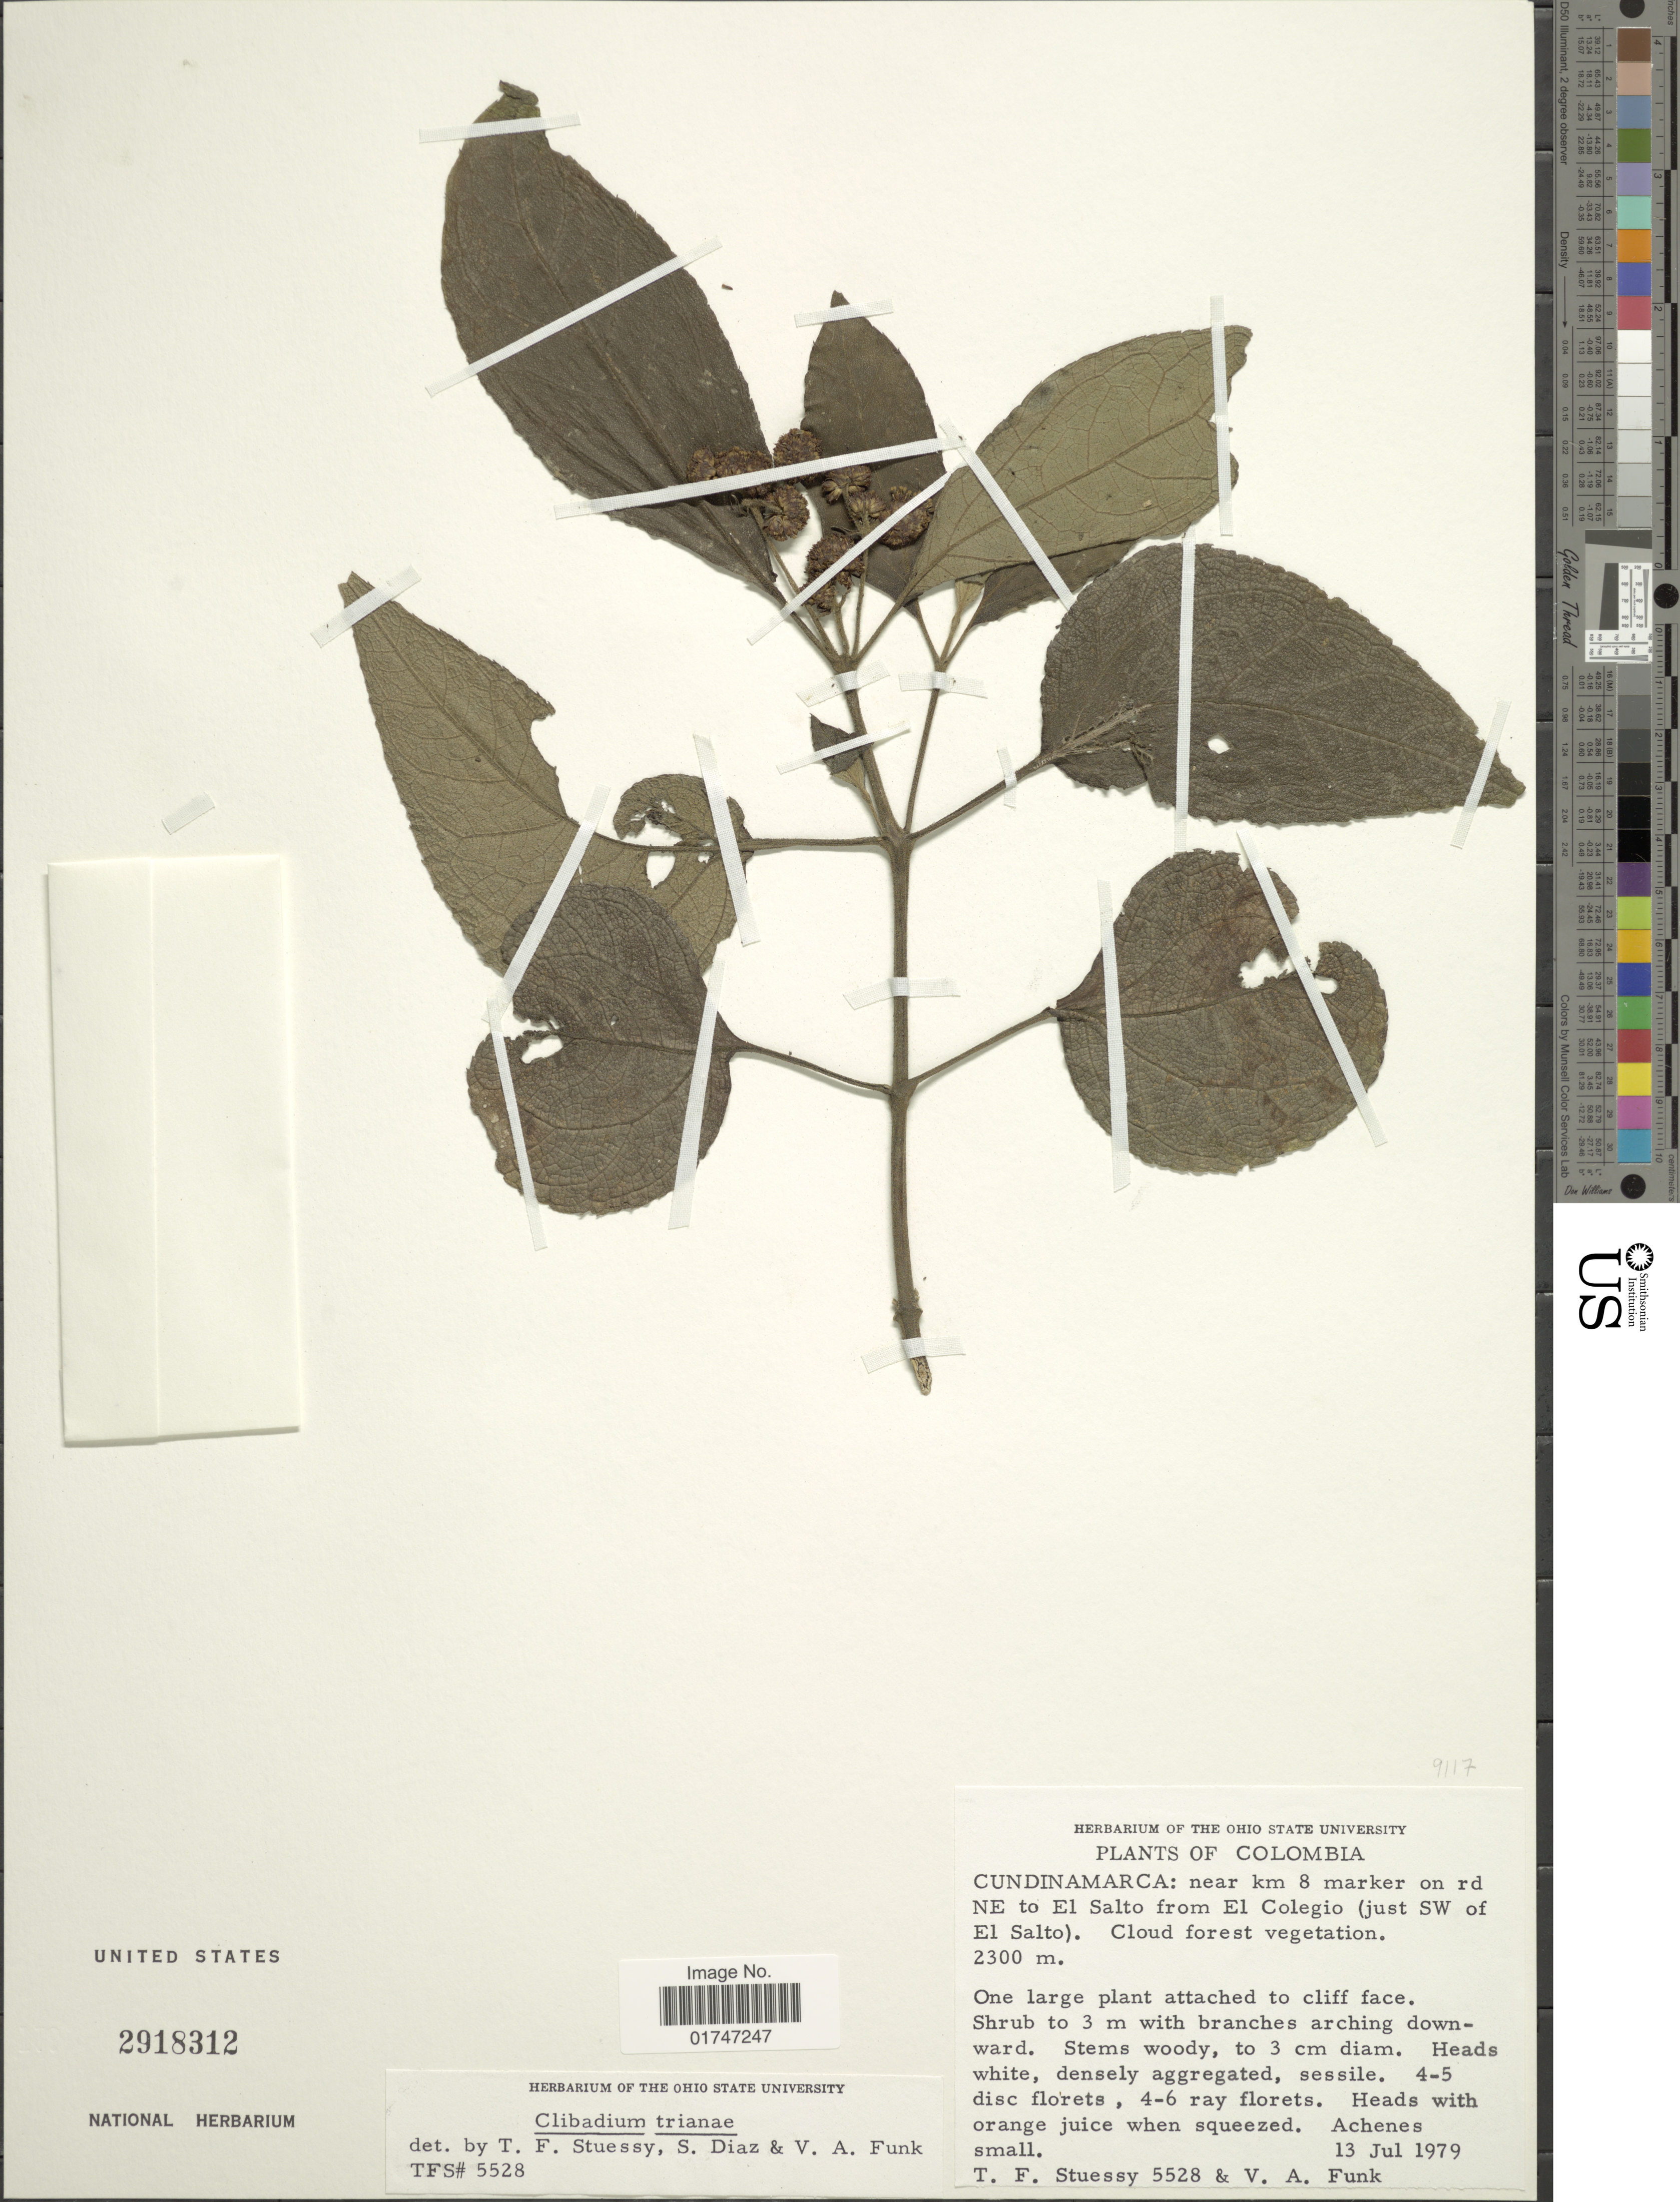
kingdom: Plantae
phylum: Tracheophyta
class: Magnoliopsida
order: Asterales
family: Asteraceae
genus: Clibadium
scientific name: Clibadium trianae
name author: (Hieron.) S.F. Blake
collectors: T. Stuessy & V. Funk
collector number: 5528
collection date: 1979-07-13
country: Colombia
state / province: Cundinamarca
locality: Cundinamarca: near km 8 marker on rd NE to El Salto from El Colegio (just SW of El Salto)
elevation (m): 2300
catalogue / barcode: US 2918312